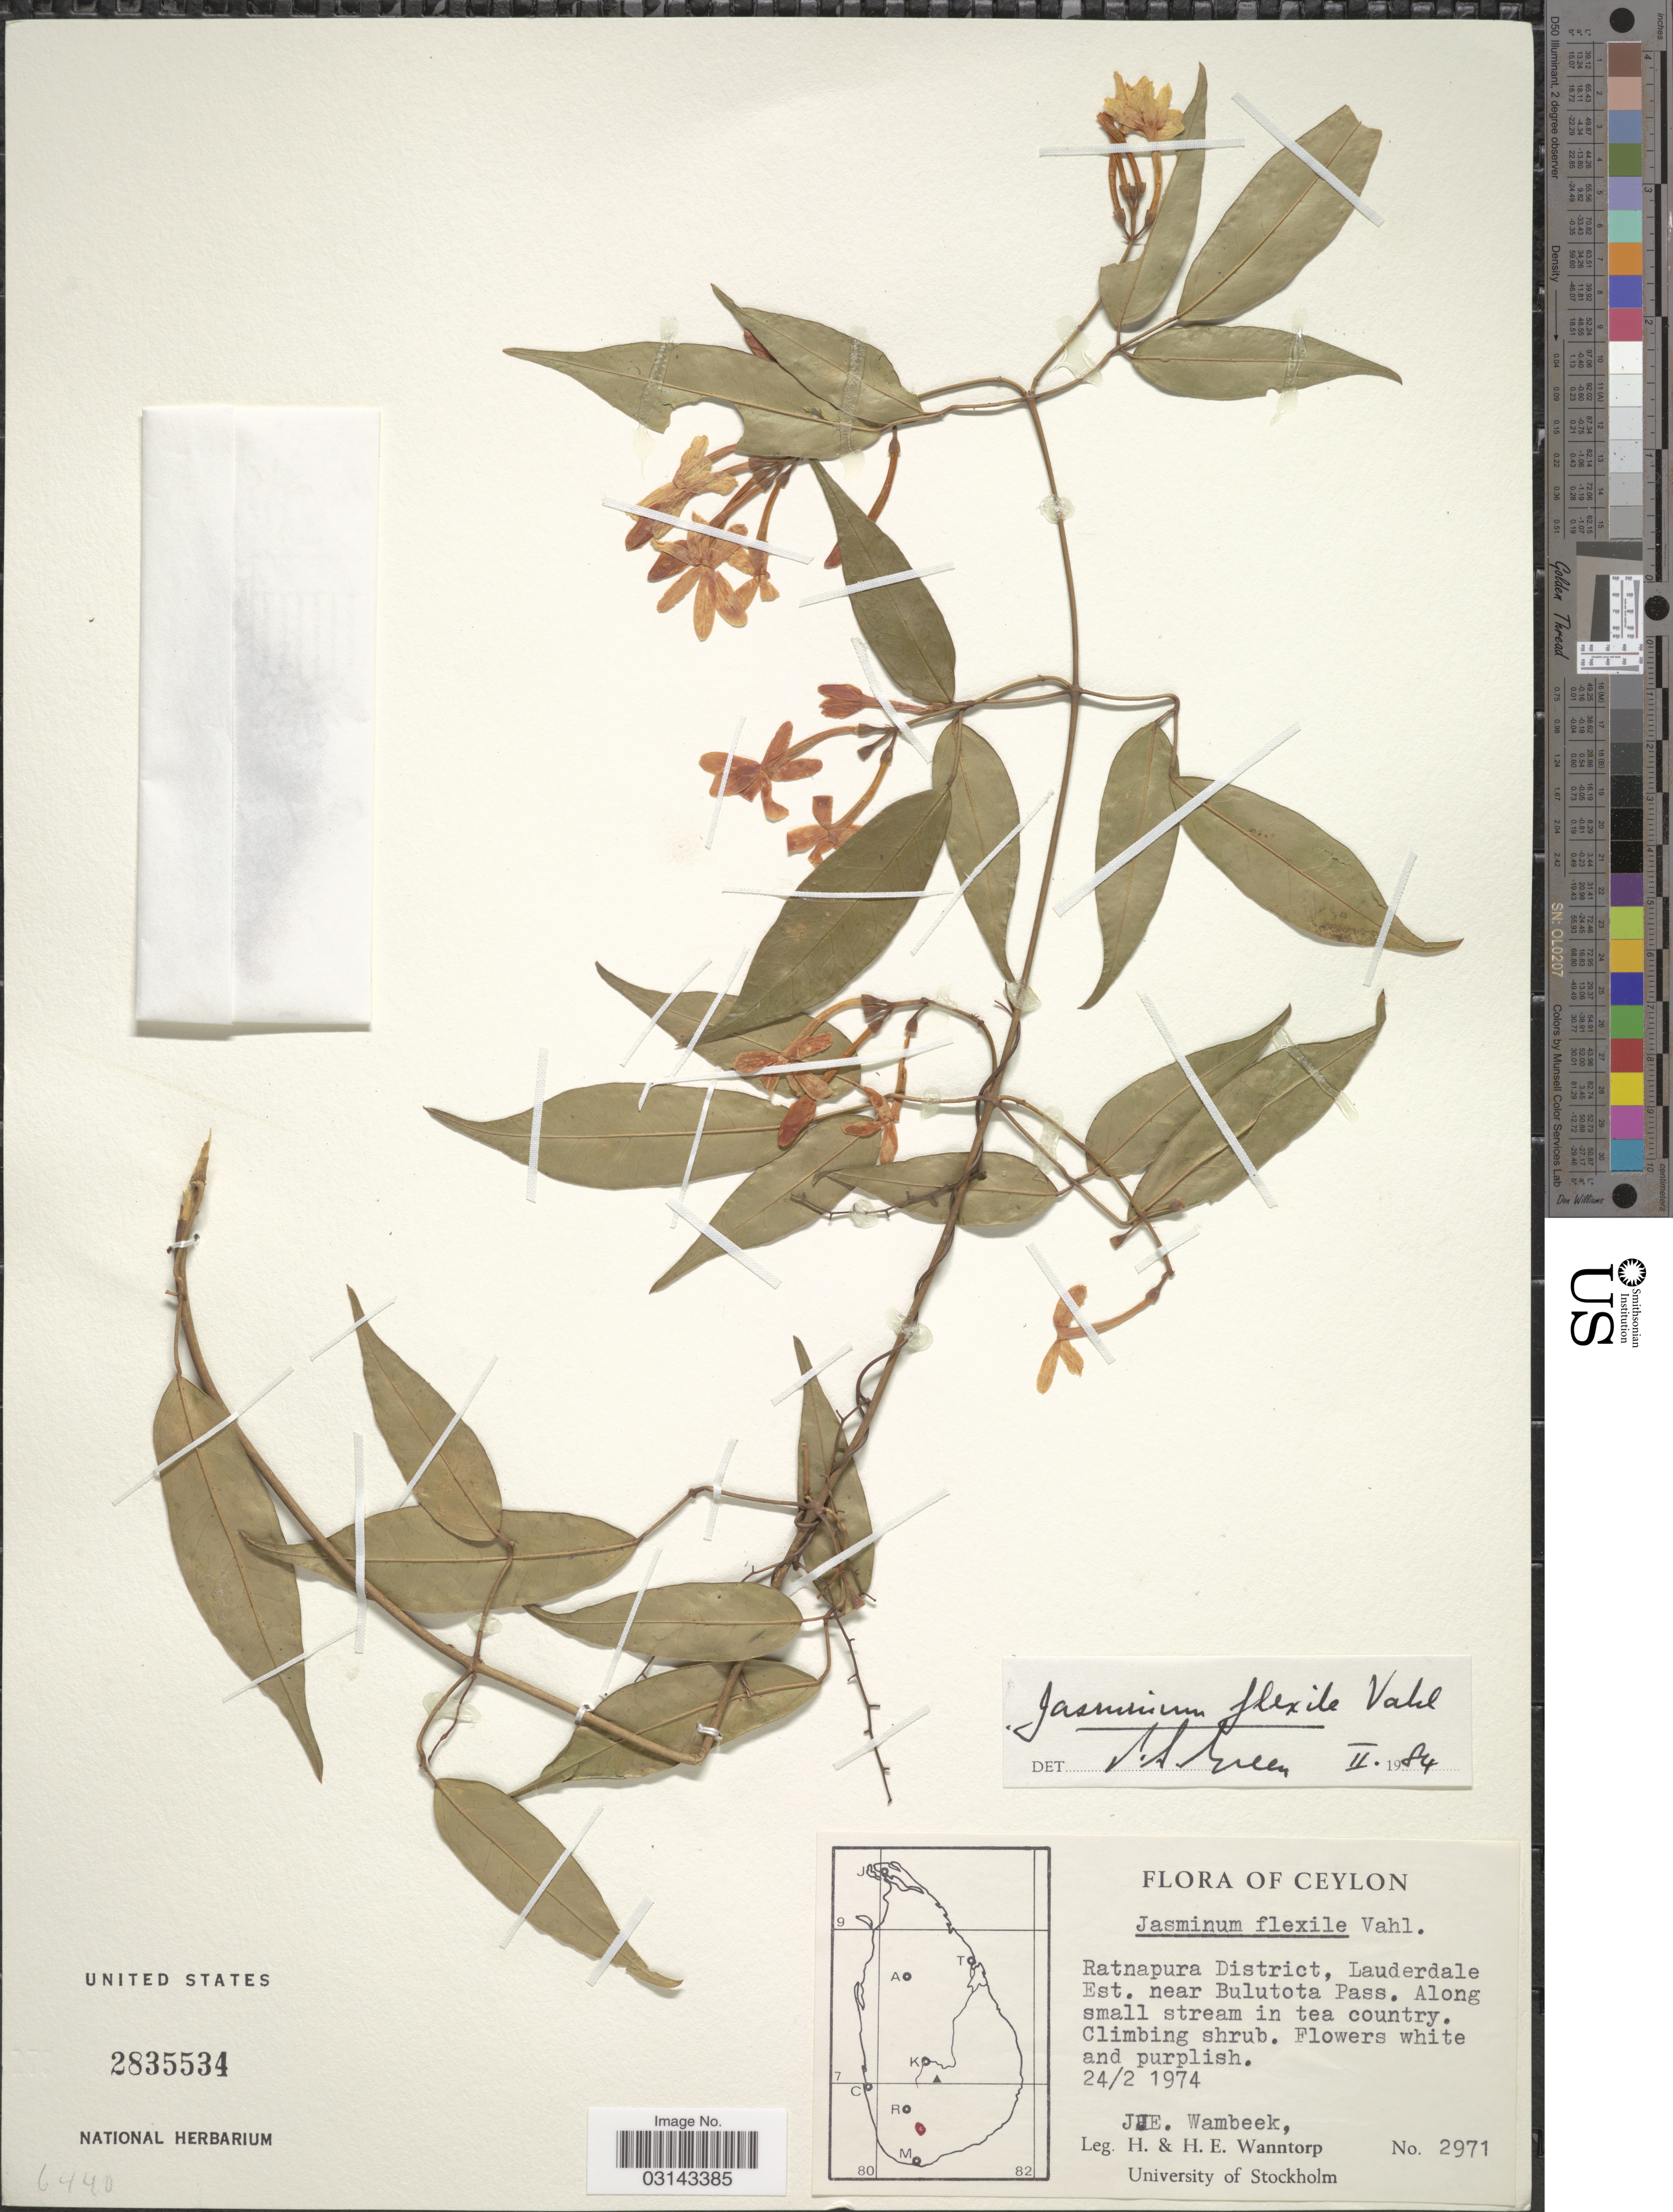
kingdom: Plantae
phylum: Tracheophyta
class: Magnoliopsida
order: Lamiales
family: Oleaceae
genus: Jasminum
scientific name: Jasminum flexile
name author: Vahl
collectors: J. Wambeek, H. Wanntorp & H. Wanntorp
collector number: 2971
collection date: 1974-02-24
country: Sri Lanka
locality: Ceylon. Ratnapura District, Lauderdale Est. near Bulutota Pass.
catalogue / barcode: US 2835534